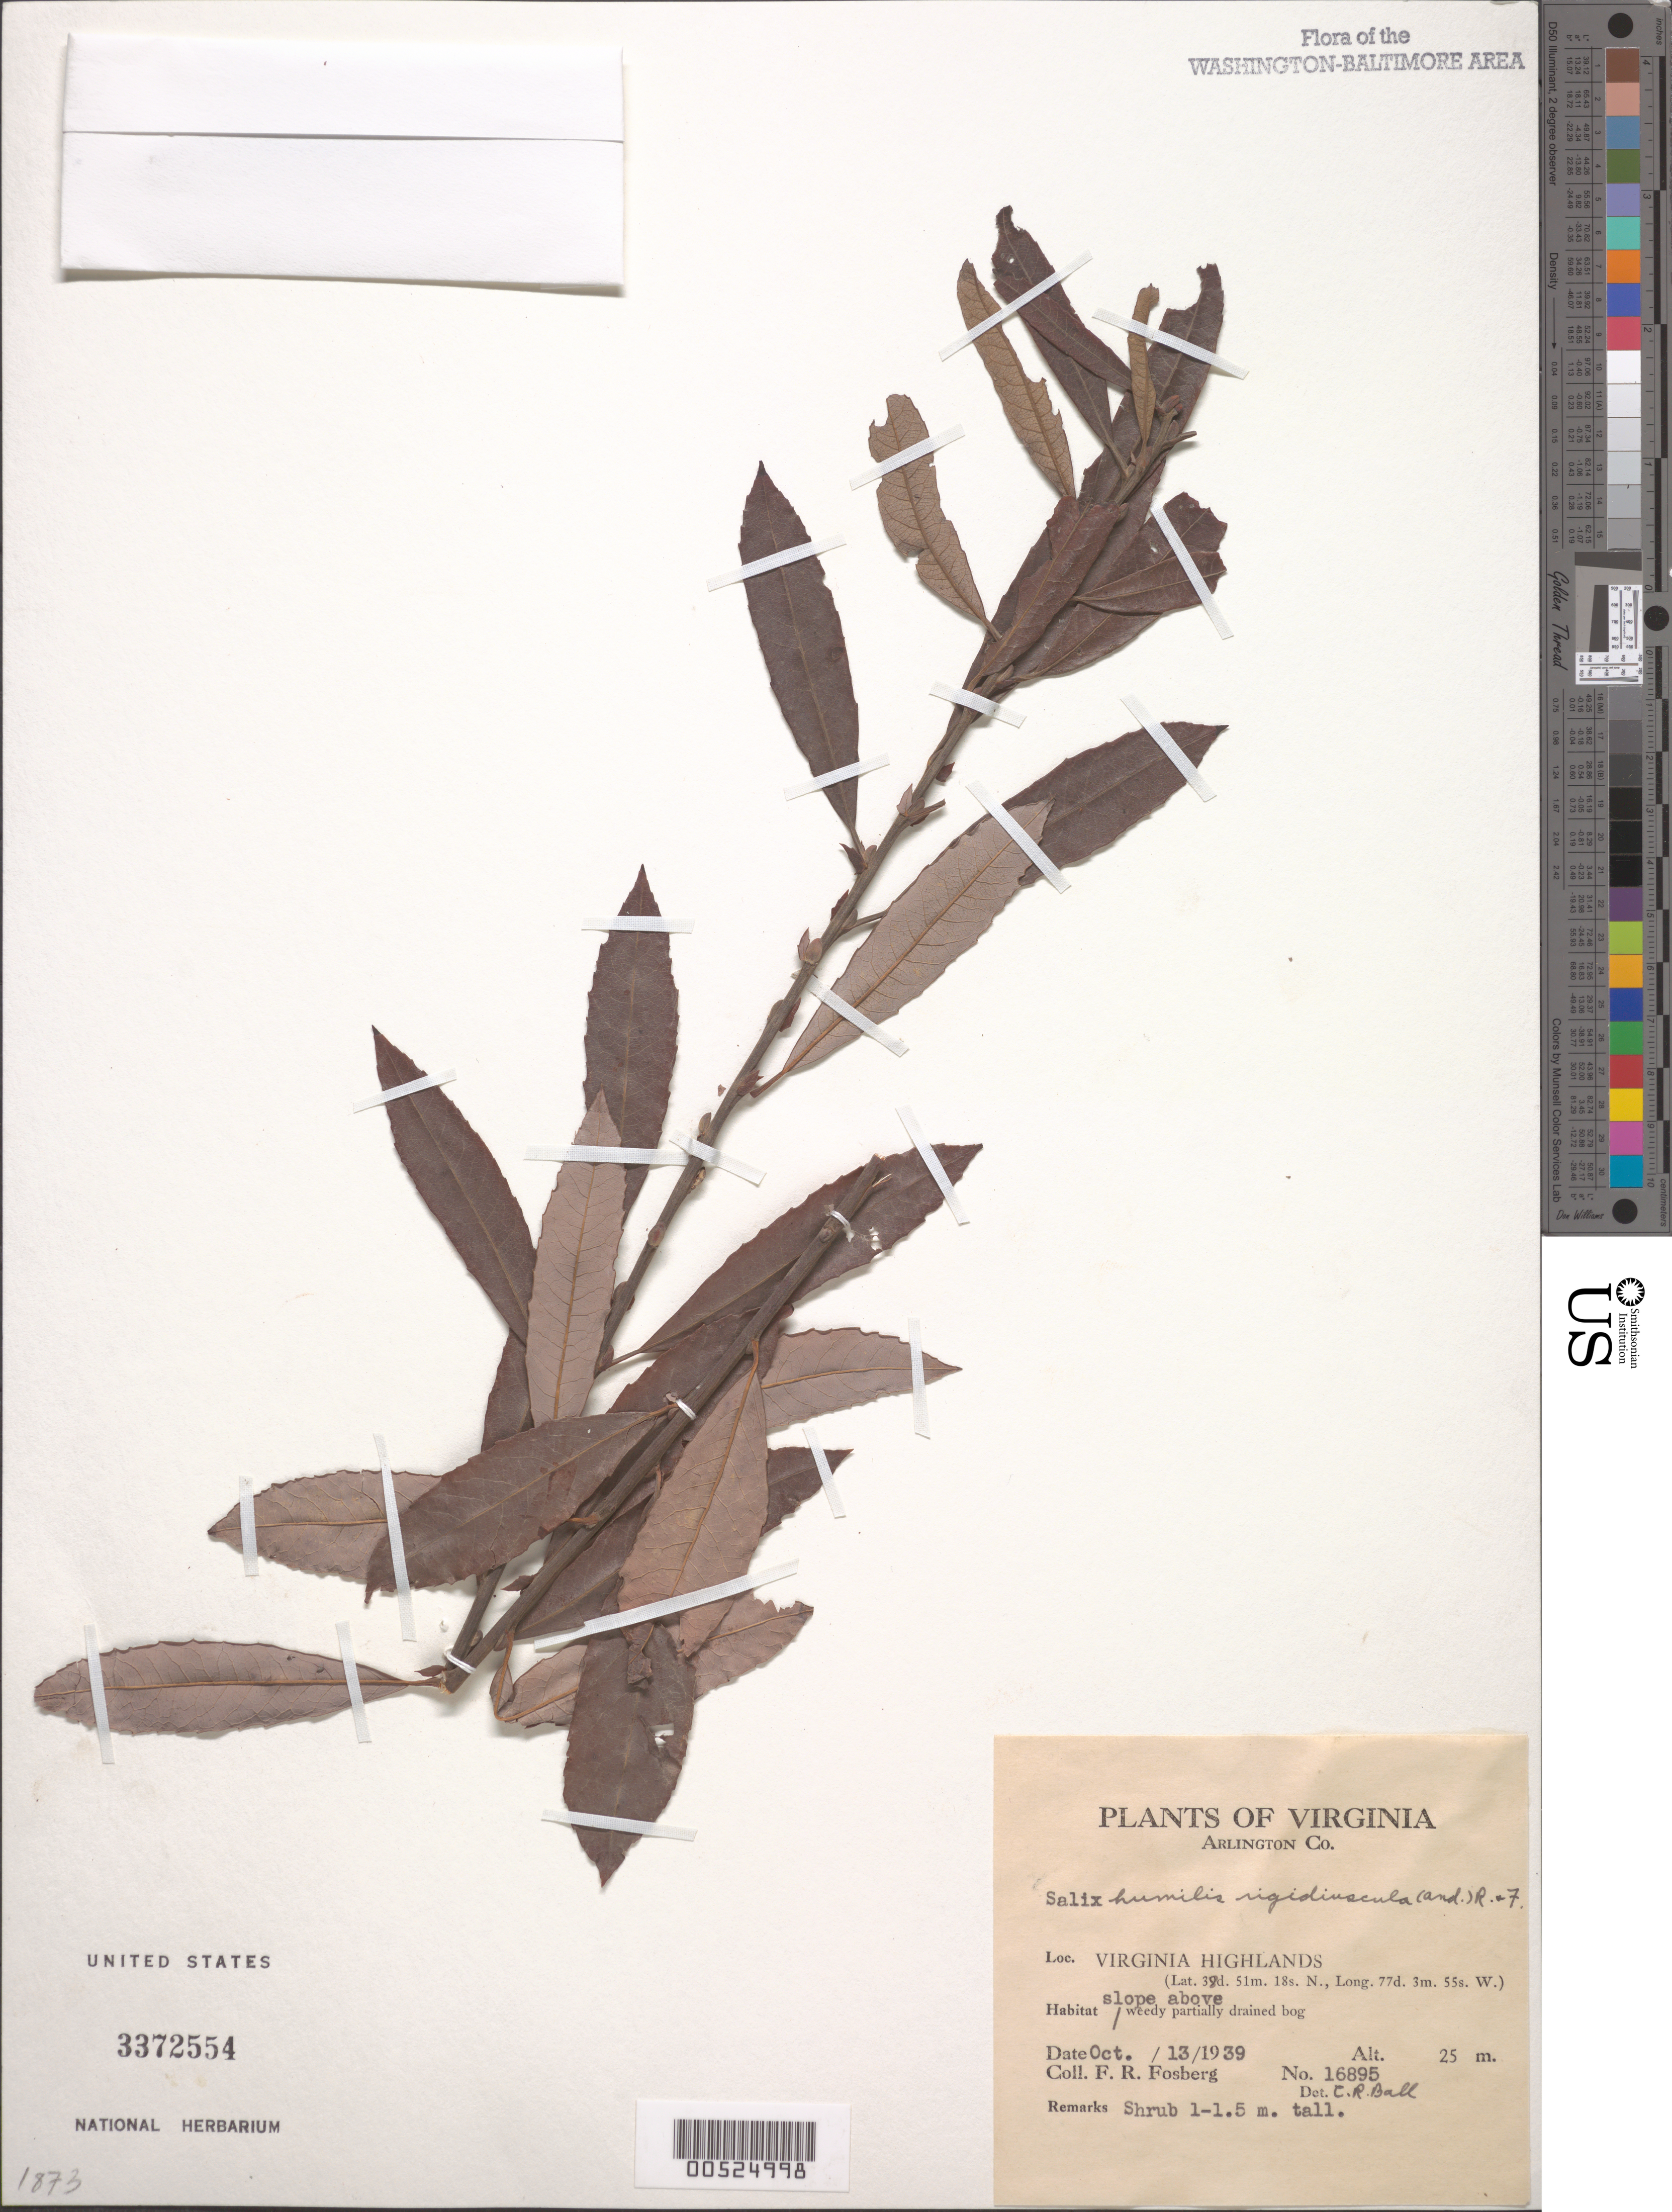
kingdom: Plantae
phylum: Tracheophyta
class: Magnoliopsida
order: Malpighiales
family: Salicaceae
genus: Salix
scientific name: Salix humilis var. rigidiuscula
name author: (Andersson) B.L. Rob. & Fernald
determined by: Ball, C. R.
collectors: F. R. Fosberg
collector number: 16895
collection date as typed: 13 Oct 1939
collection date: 1939-10-13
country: United States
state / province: Virginia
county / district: Arlington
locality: Virginia Highlands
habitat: Slope above weedy partially drained bog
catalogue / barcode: US 3372554